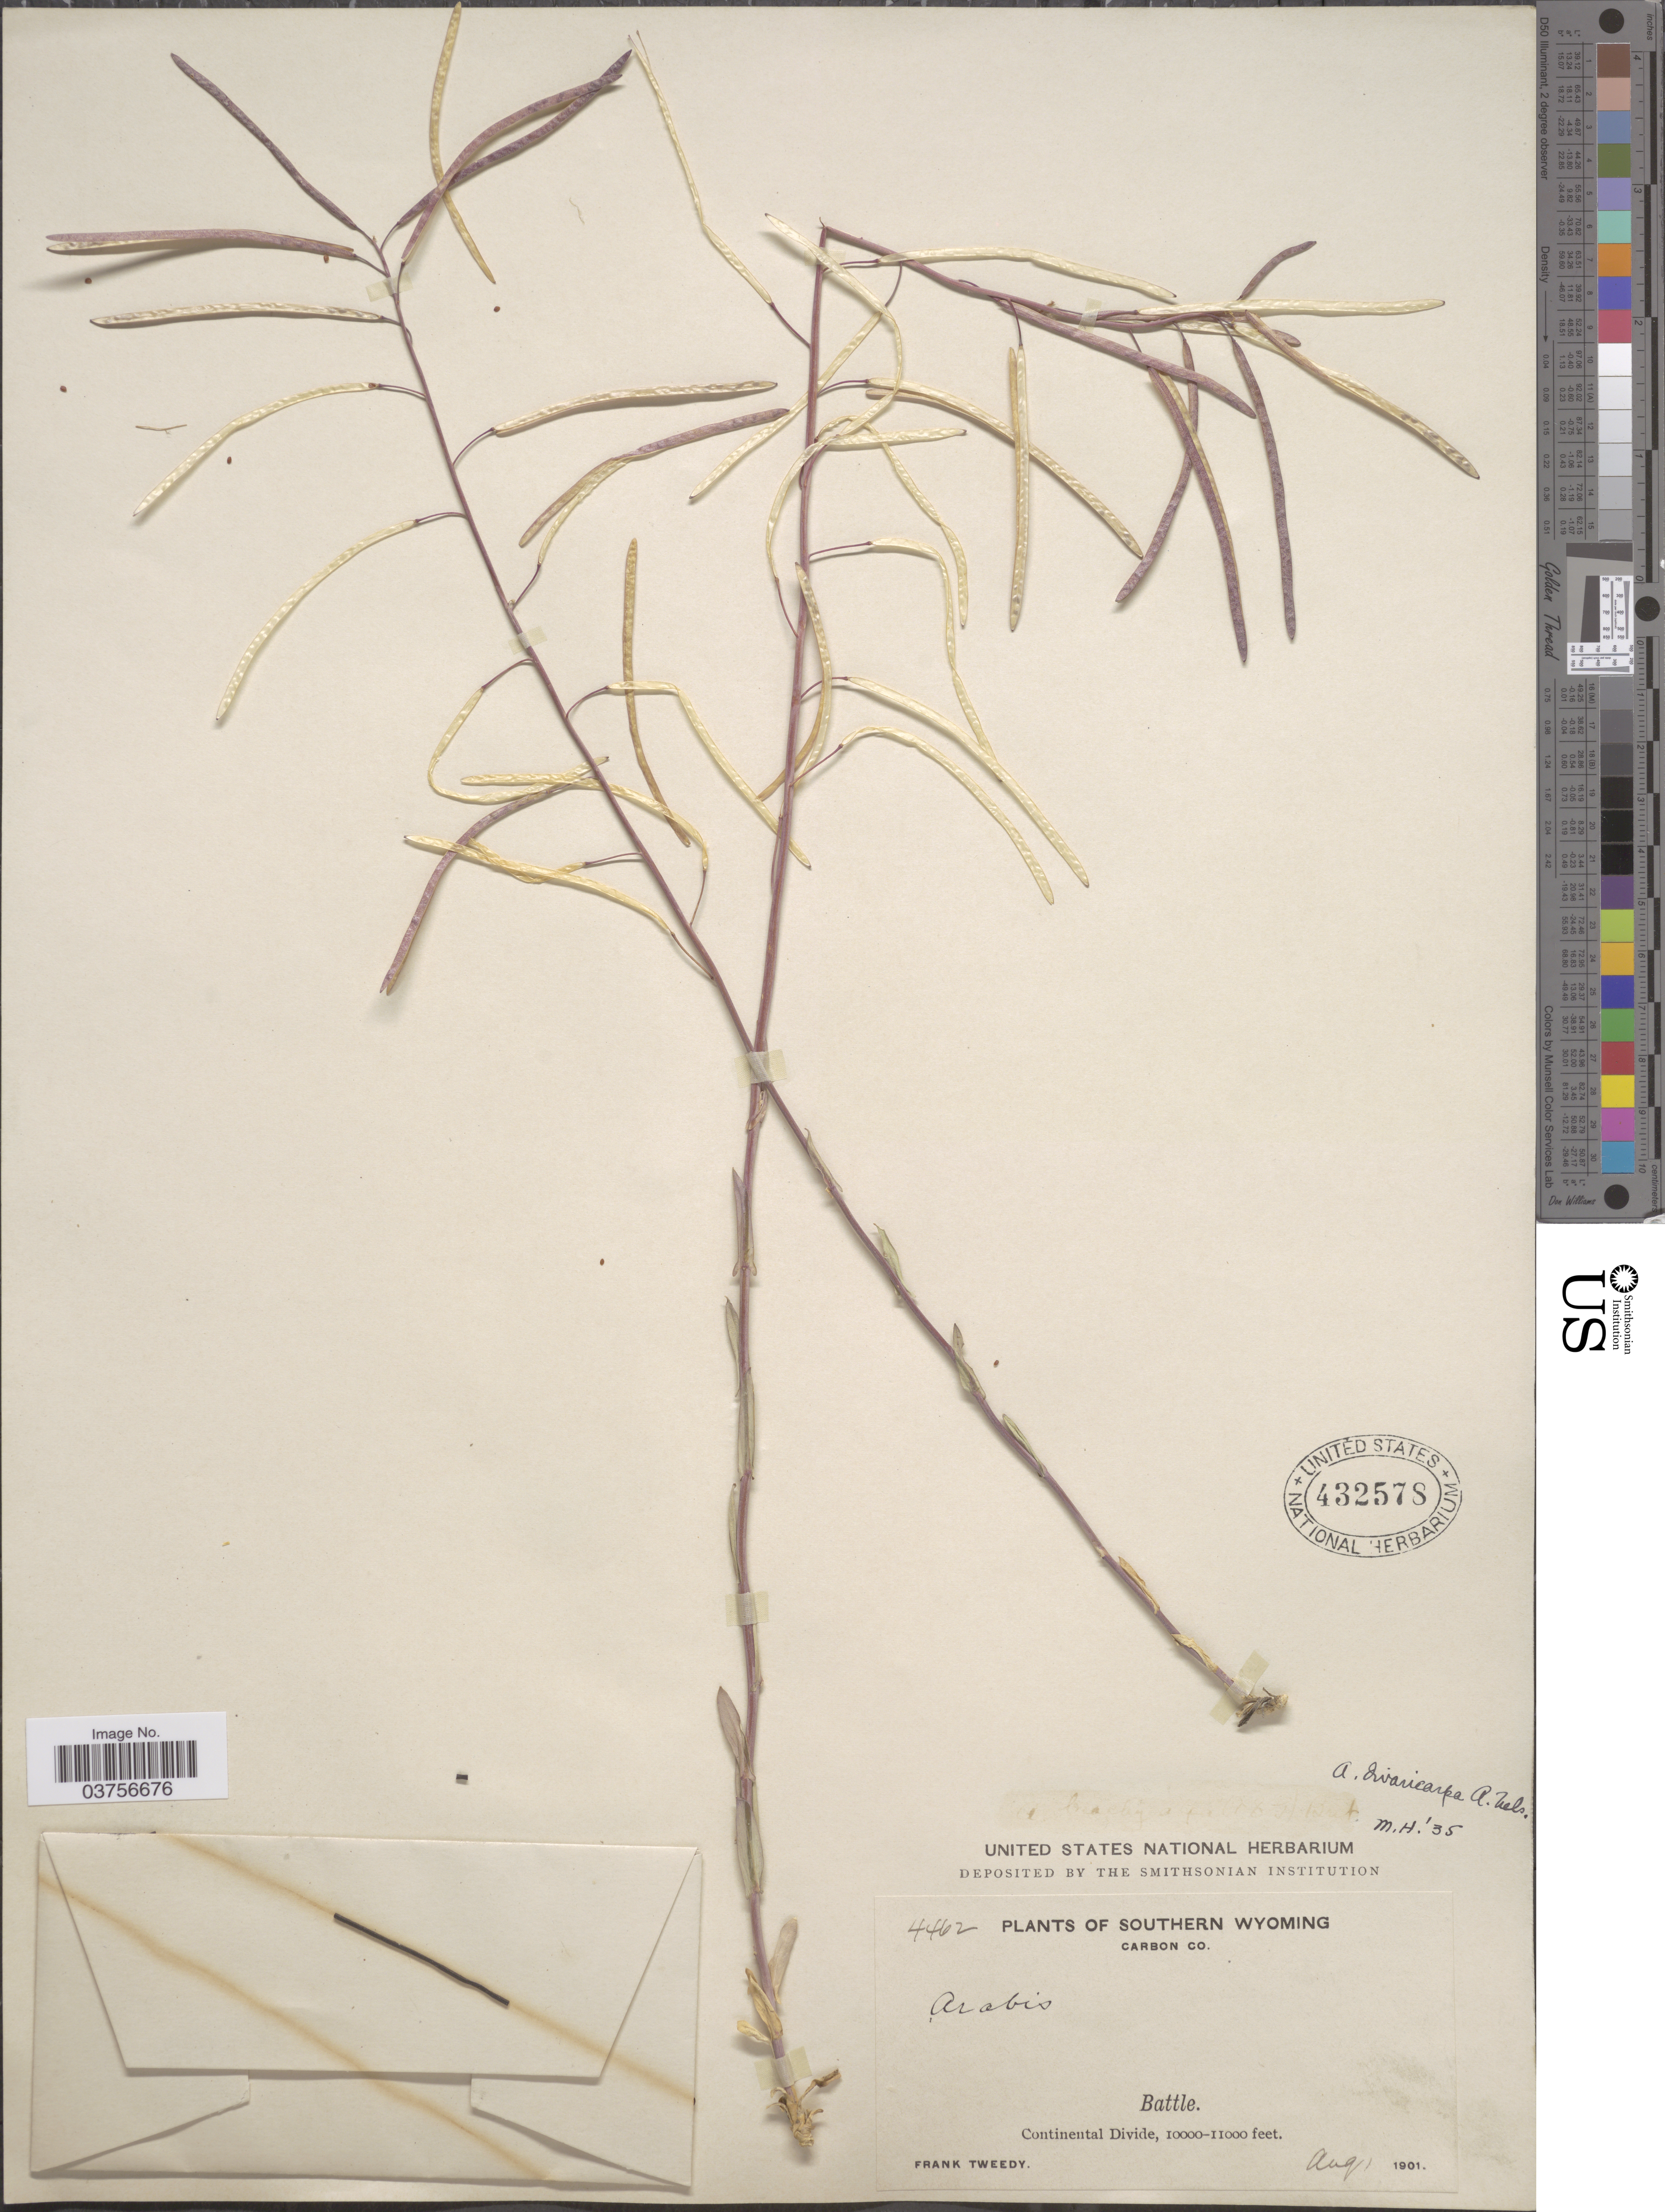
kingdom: Plantae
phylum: Tracheophyta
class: Magnoliopsida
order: Brassicales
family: Brassicaceae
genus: Arabis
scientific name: Arabis divaricarpa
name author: A. Nelson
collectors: F. Tweedy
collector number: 4462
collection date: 1901-08-01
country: United States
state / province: Wyoming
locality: Southern Wyoming. Carbon Co. Battle. Continental Divide.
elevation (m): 3048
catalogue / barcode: US 432578